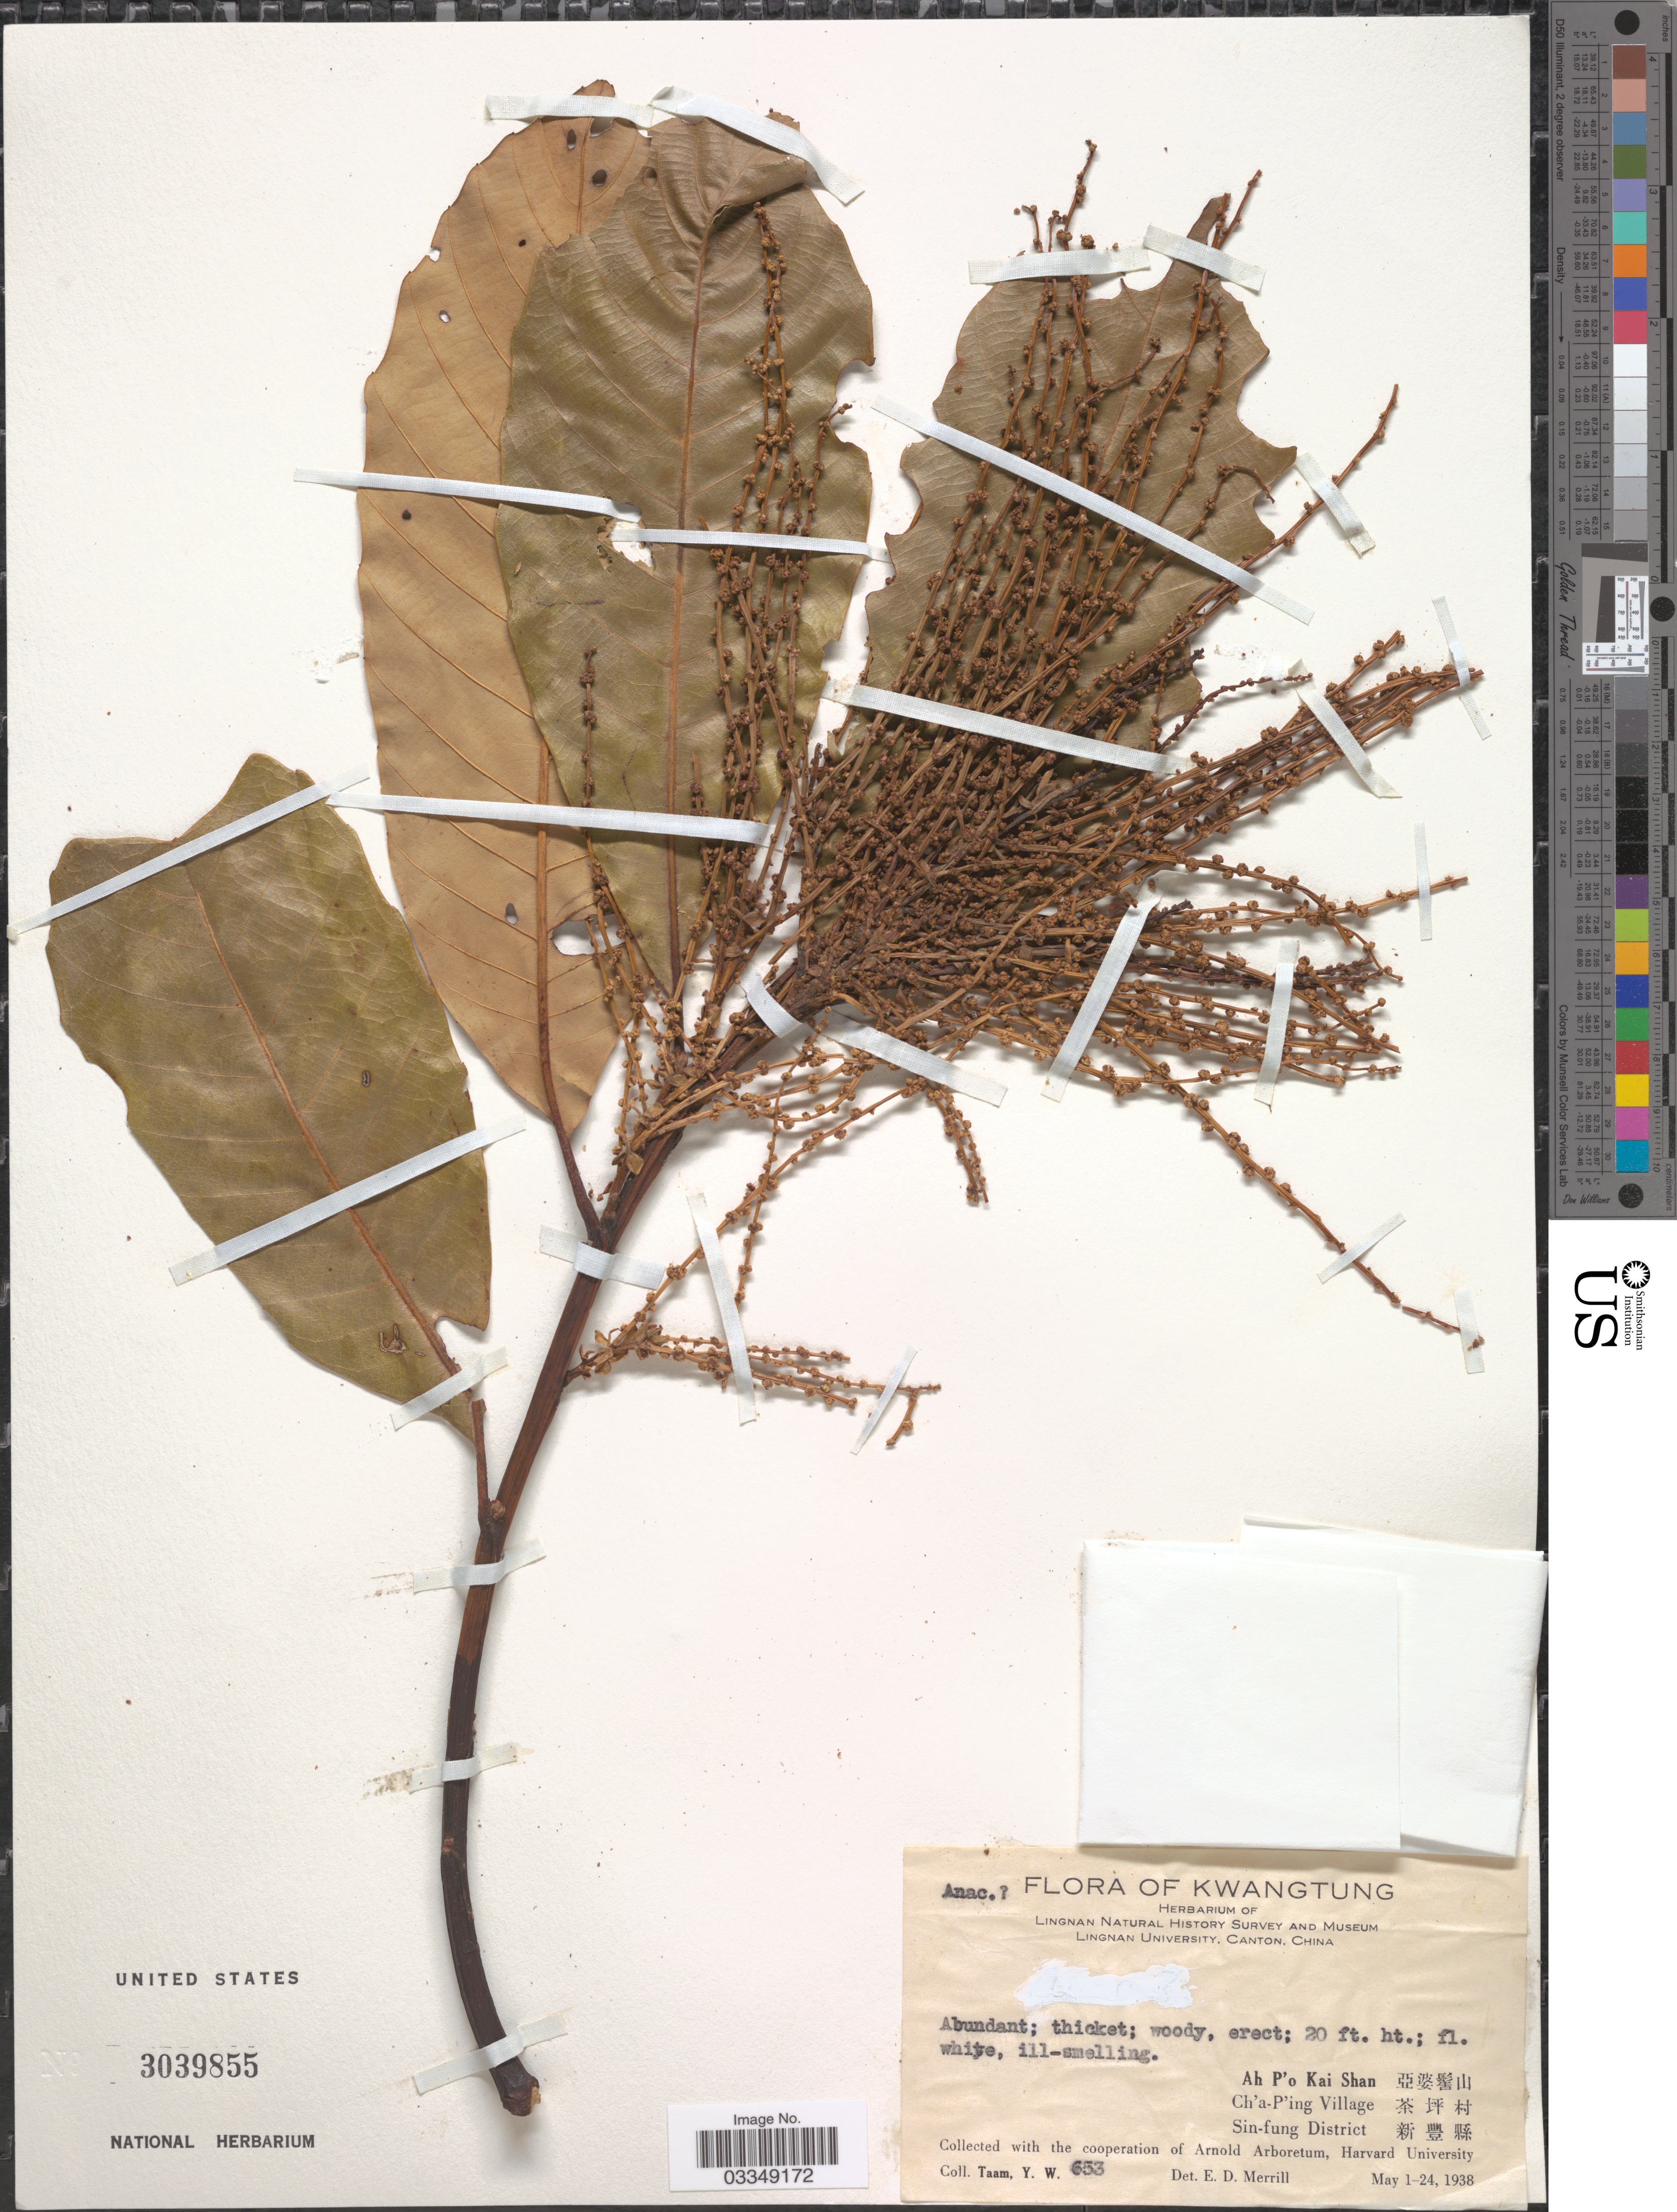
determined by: Mitchell, John D.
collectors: Y. W. Taam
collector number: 653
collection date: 1938-05-01/1938-05-24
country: China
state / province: Guangdong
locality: Kwangtung. Ah P'o Kai Shan X. Ch'a-P'ing Village X. Sin-fung District X.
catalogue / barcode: US 3039855